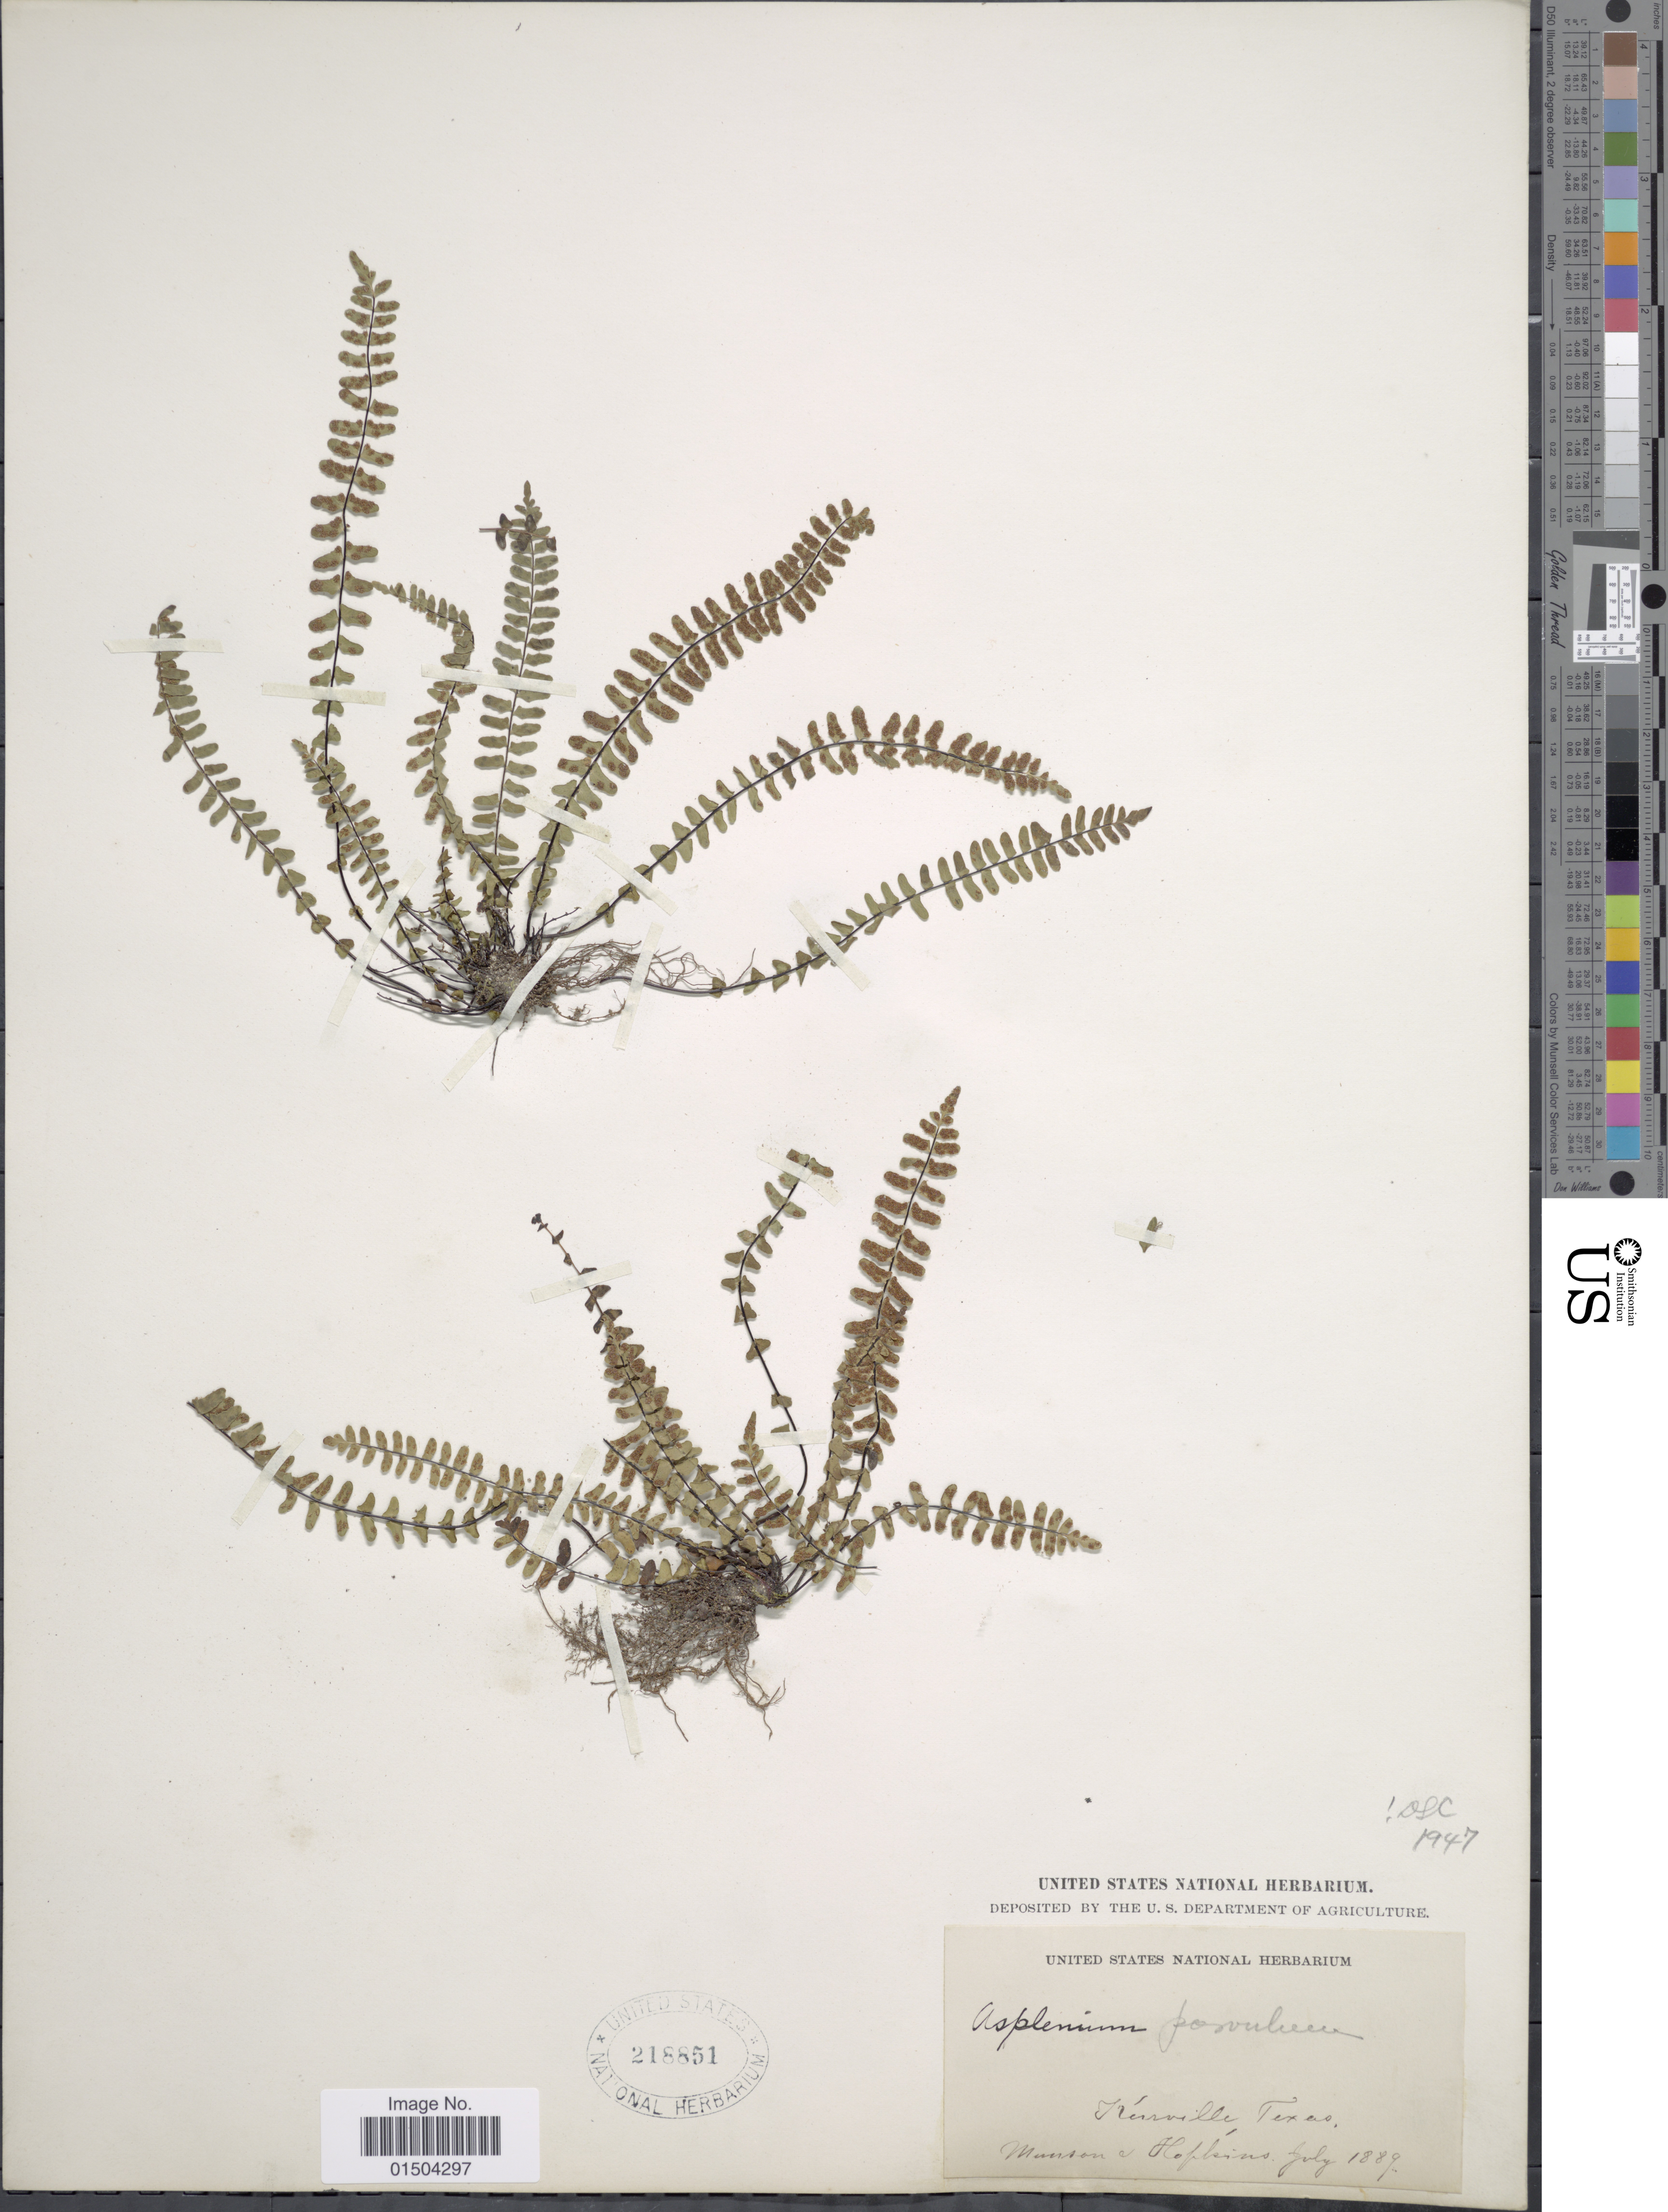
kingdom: Plantae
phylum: Tracheophyta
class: Polypodiopsida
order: Polypodiales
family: Aspleniaceae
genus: Asplenium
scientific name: Asplenium resiliens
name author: Kunze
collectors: -. Munson & -- Hopkins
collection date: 1889-07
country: United States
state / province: Texas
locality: Kerrville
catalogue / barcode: US 218851